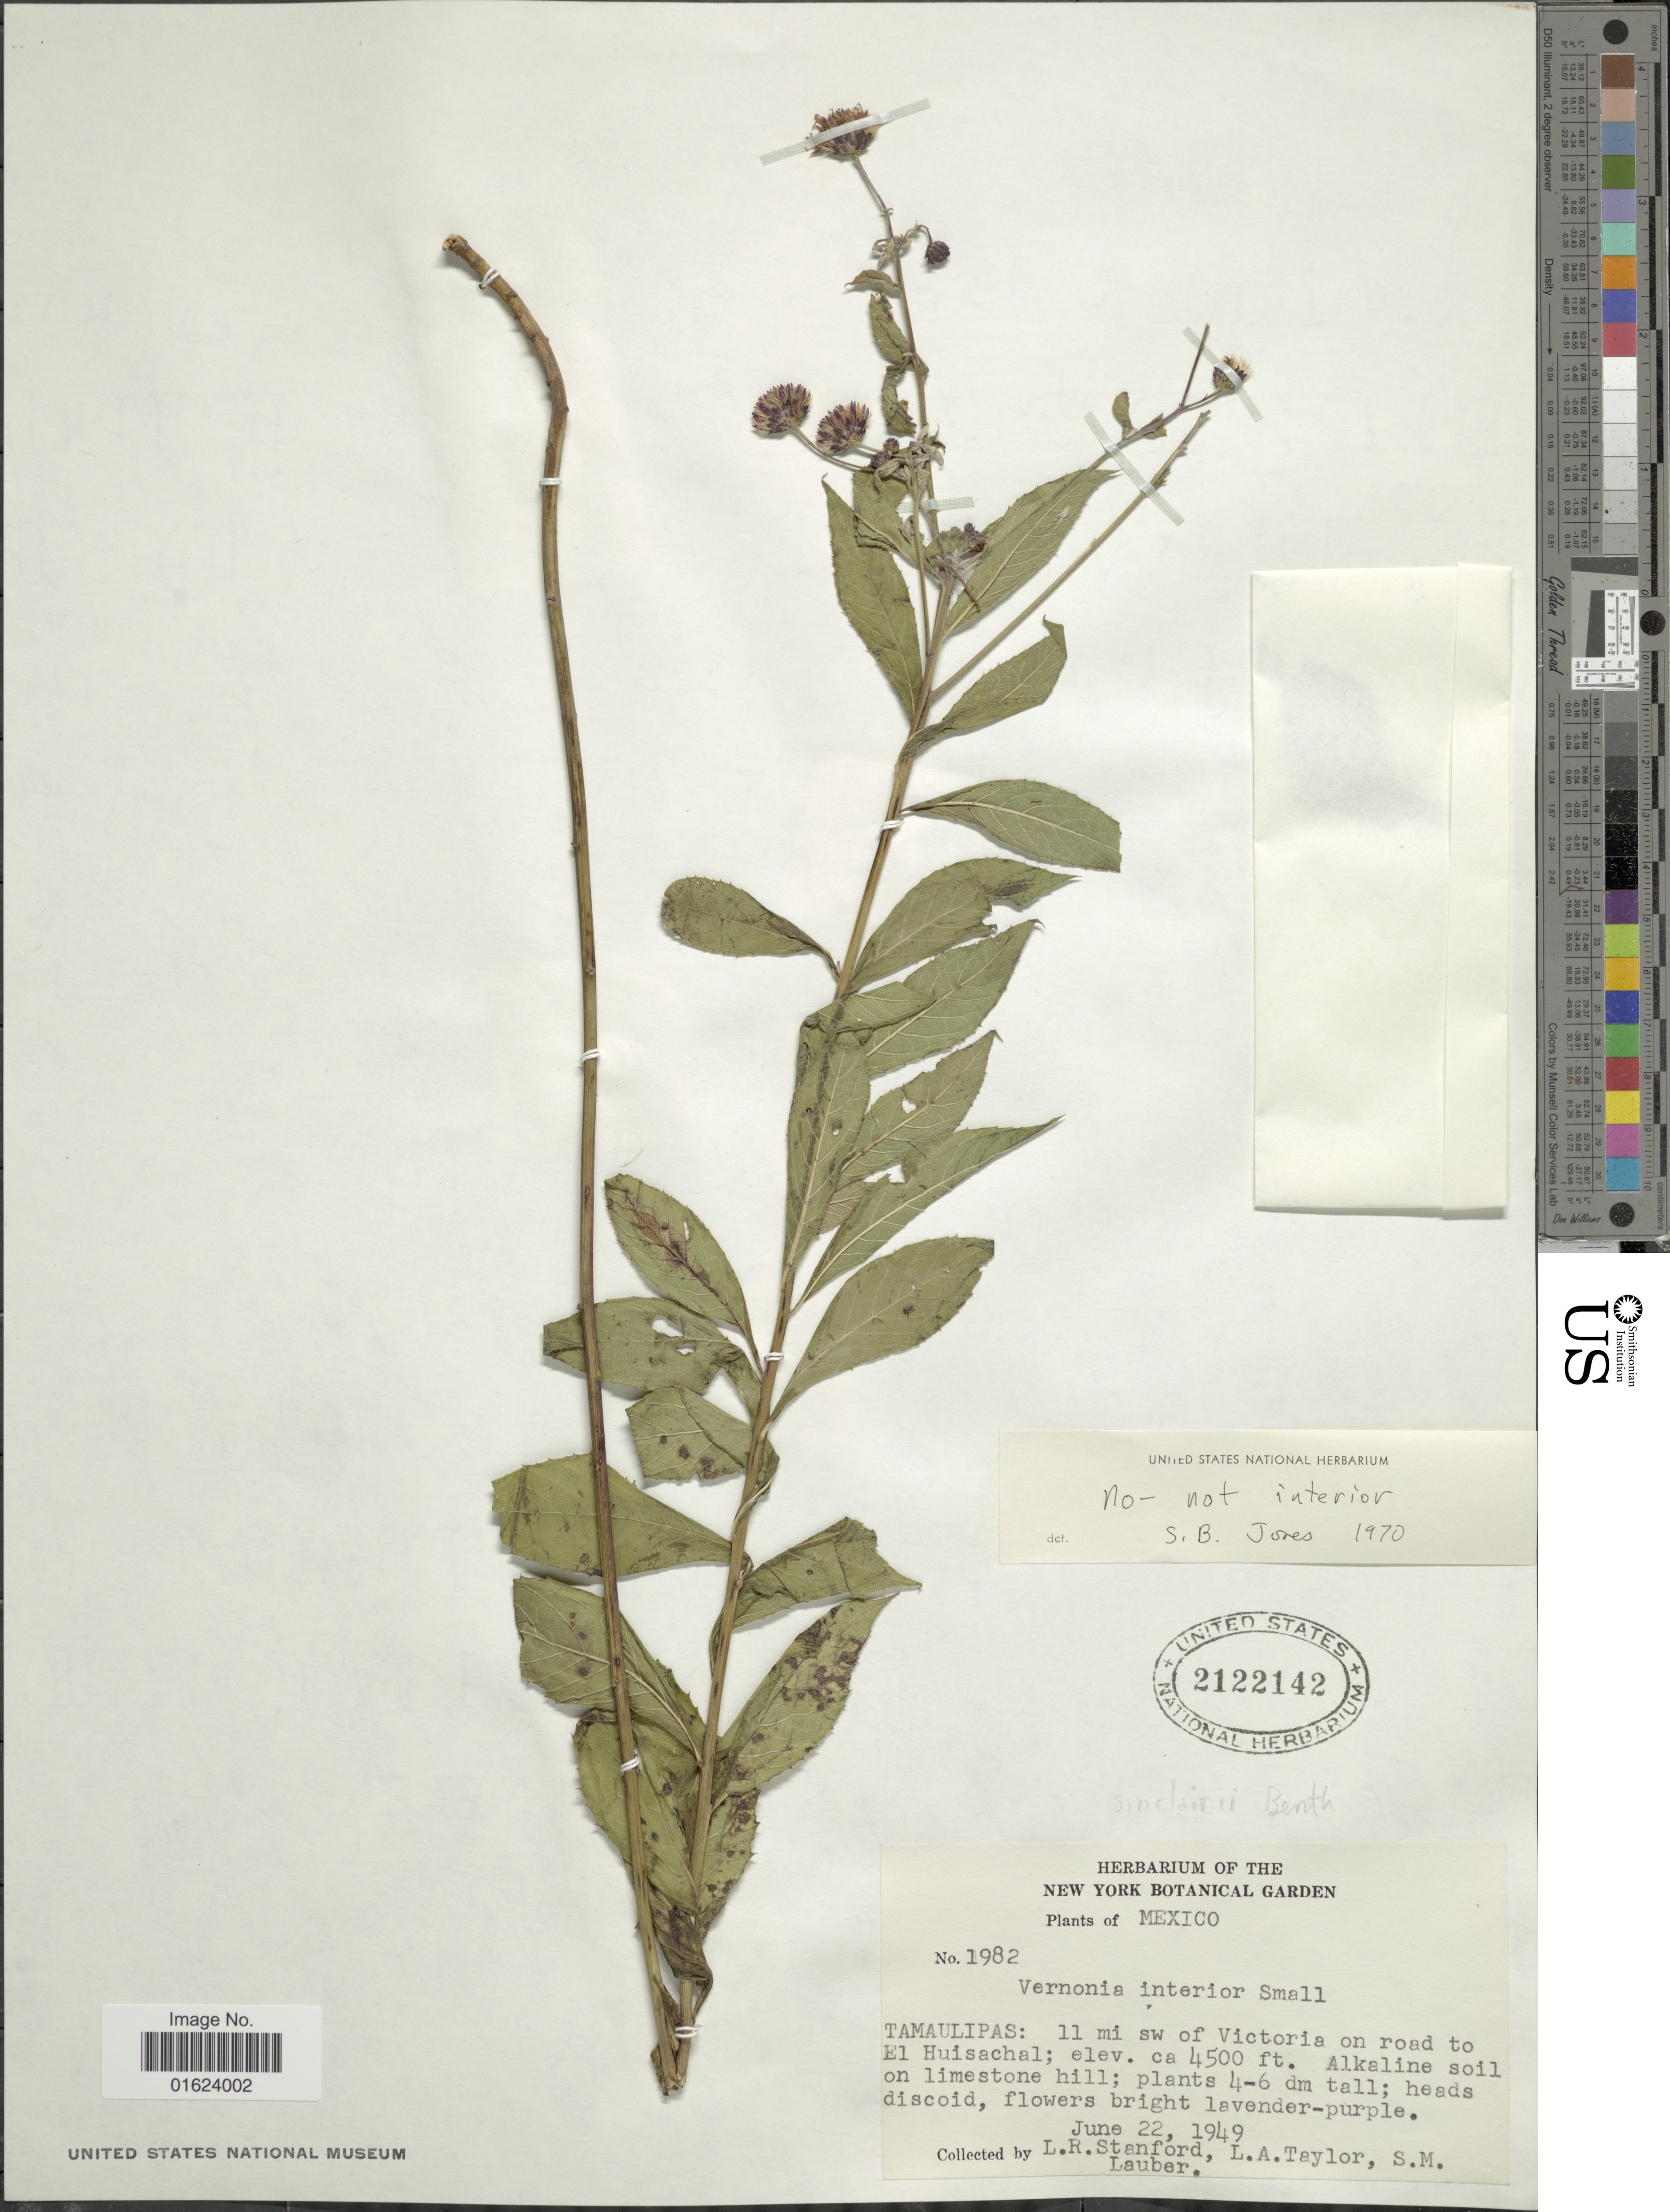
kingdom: Plantae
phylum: Tracheophyta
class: Magnoliopsida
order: Asterales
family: Asteraceae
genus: Vernonia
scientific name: Vernonia greggii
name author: A. Gray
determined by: Renon, Polla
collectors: L. R. Stanford, L. A. Taylor & S. M. Lauber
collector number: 1982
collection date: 1949-06-22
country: Mexico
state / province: Tamaulipas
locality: Mexico. Tamaulipas: 11 mi sw of Victoria on road to El Huisachal.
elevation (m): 1372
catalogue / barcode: US 2122142